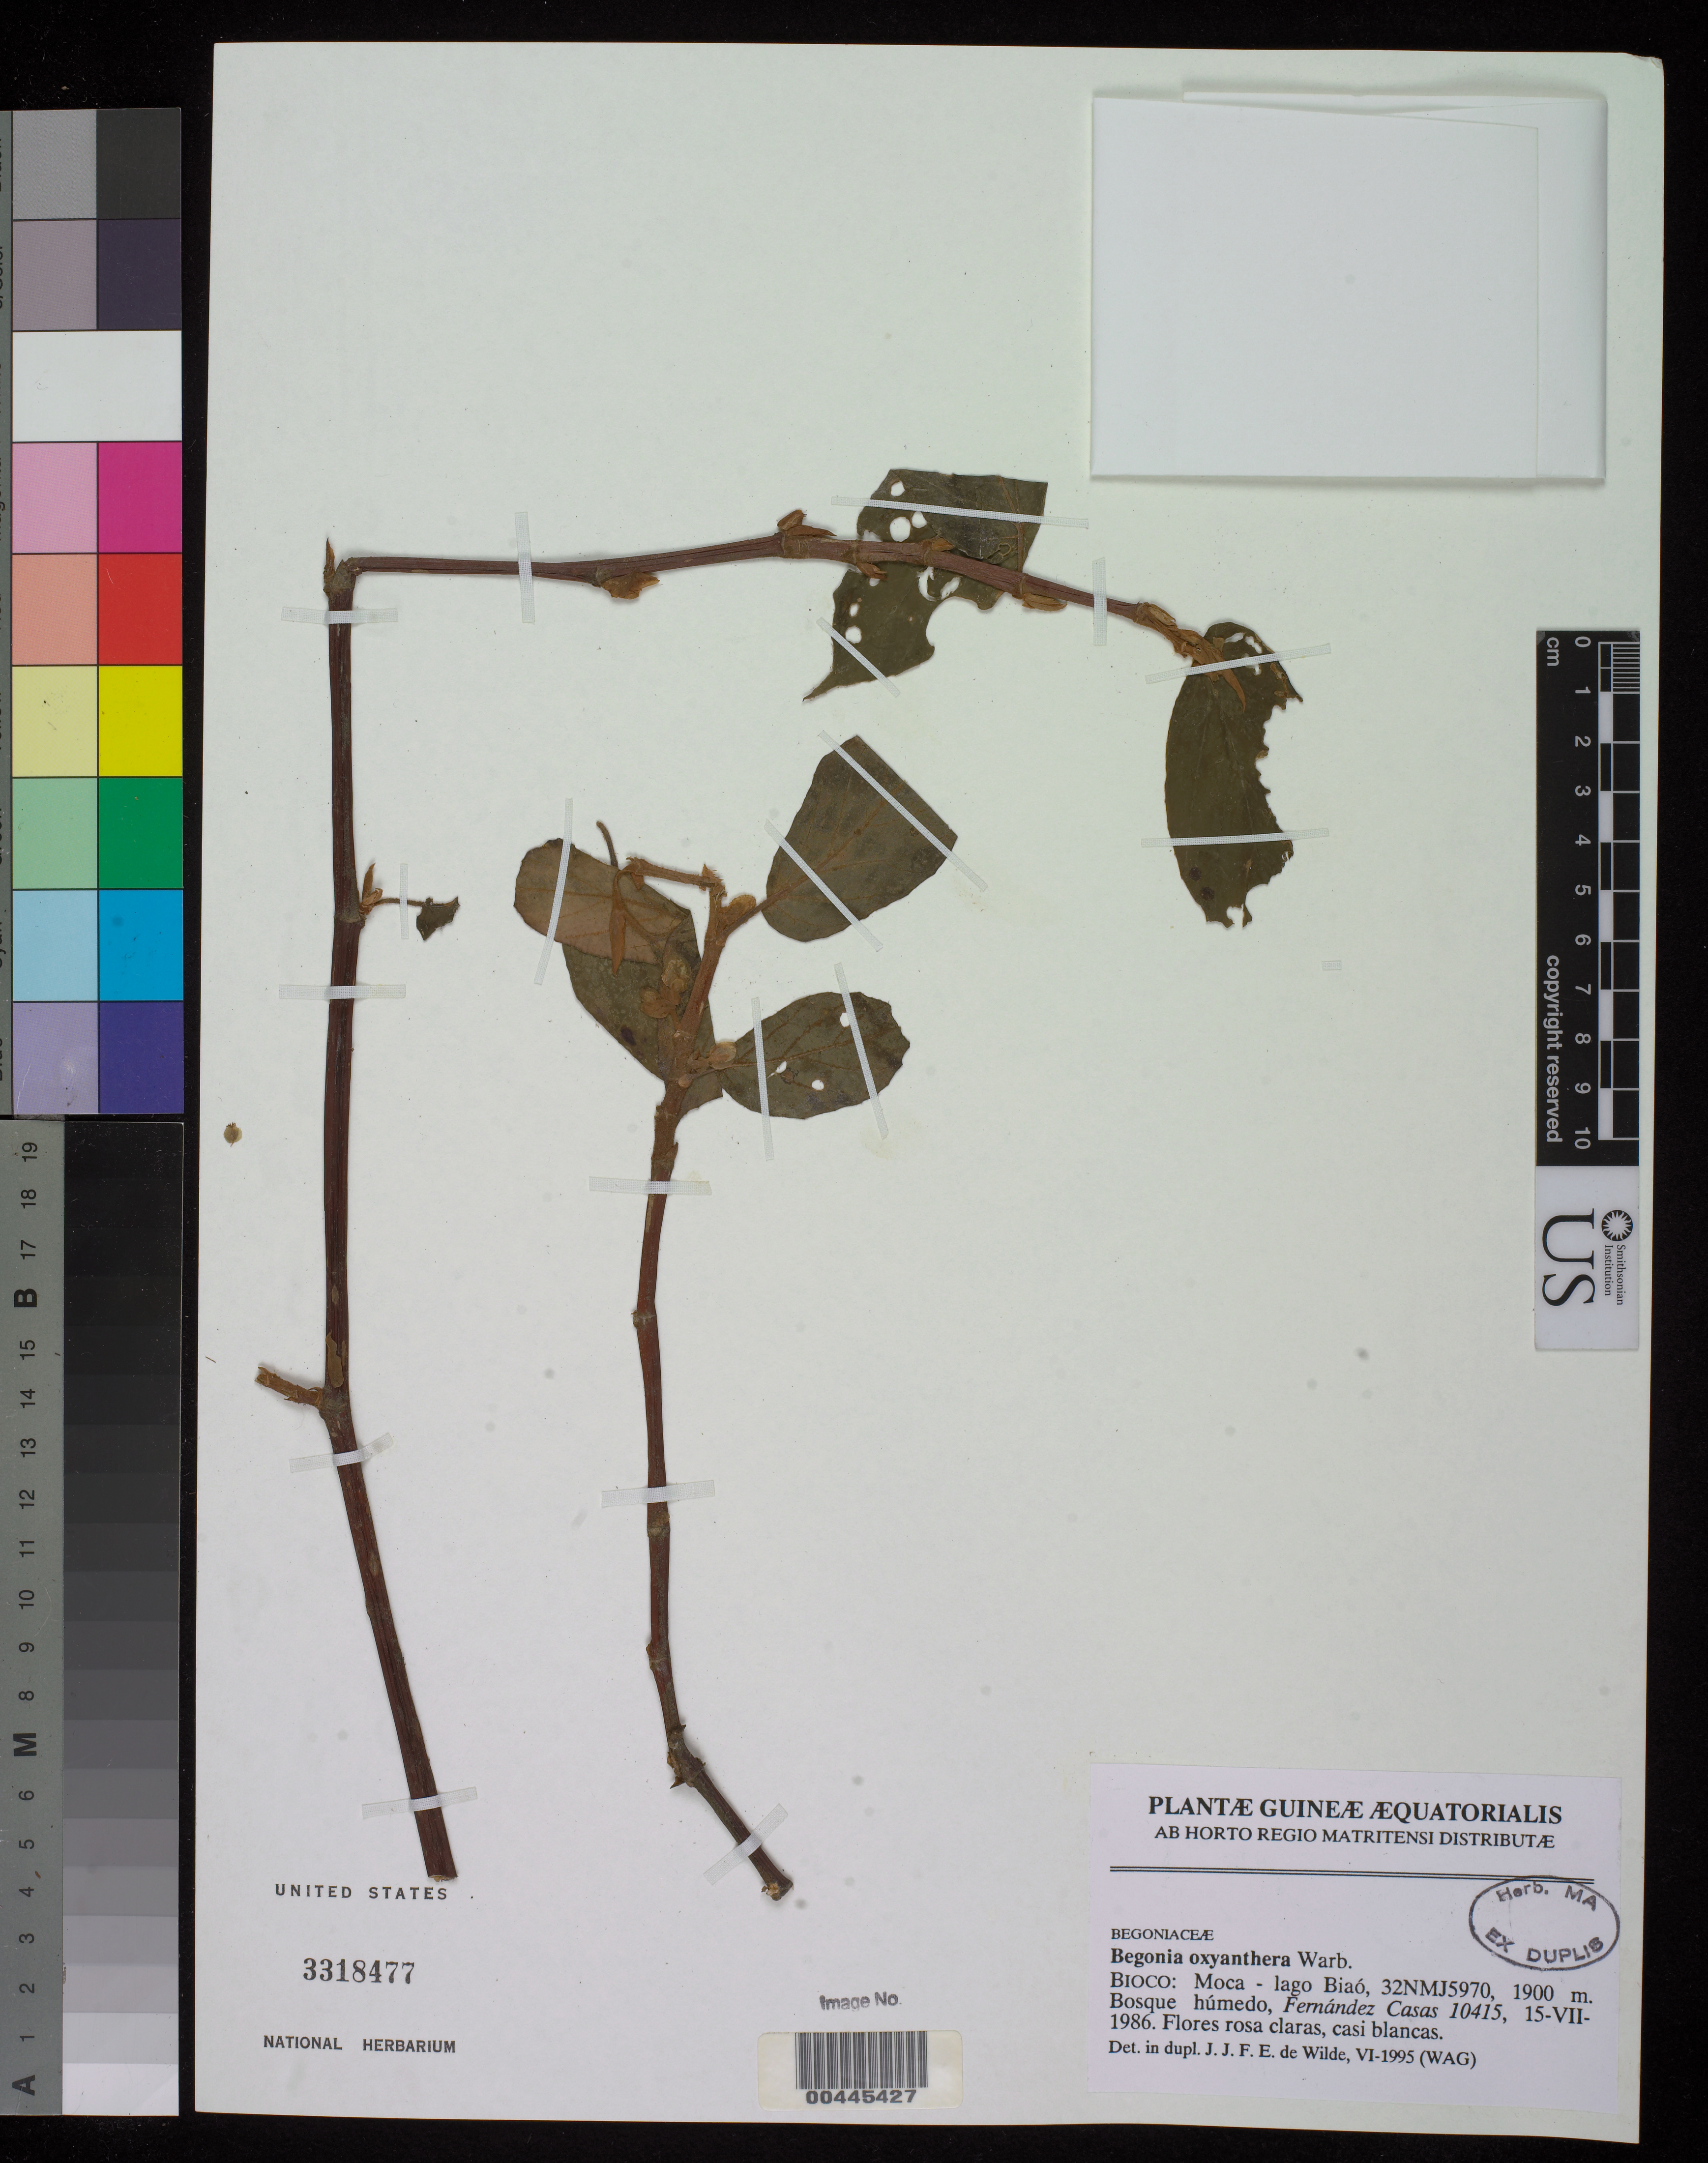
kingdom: Plantae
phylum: Tracheophyta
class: Magnoliopsida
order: Cucurbitales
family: Begoniaceae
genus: Begonia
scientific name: Begonia oxyanthera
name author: Warb.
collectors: F. Casas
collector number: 10415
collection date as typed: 15 Jul 1986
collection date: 1986-07-15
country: Equatorial Guinea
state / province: Bioko Norte / Bioko Sur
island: Bioko Island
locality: Moca. [former Province of Fernando Pó (Bioko).]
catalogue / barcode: US 3318477